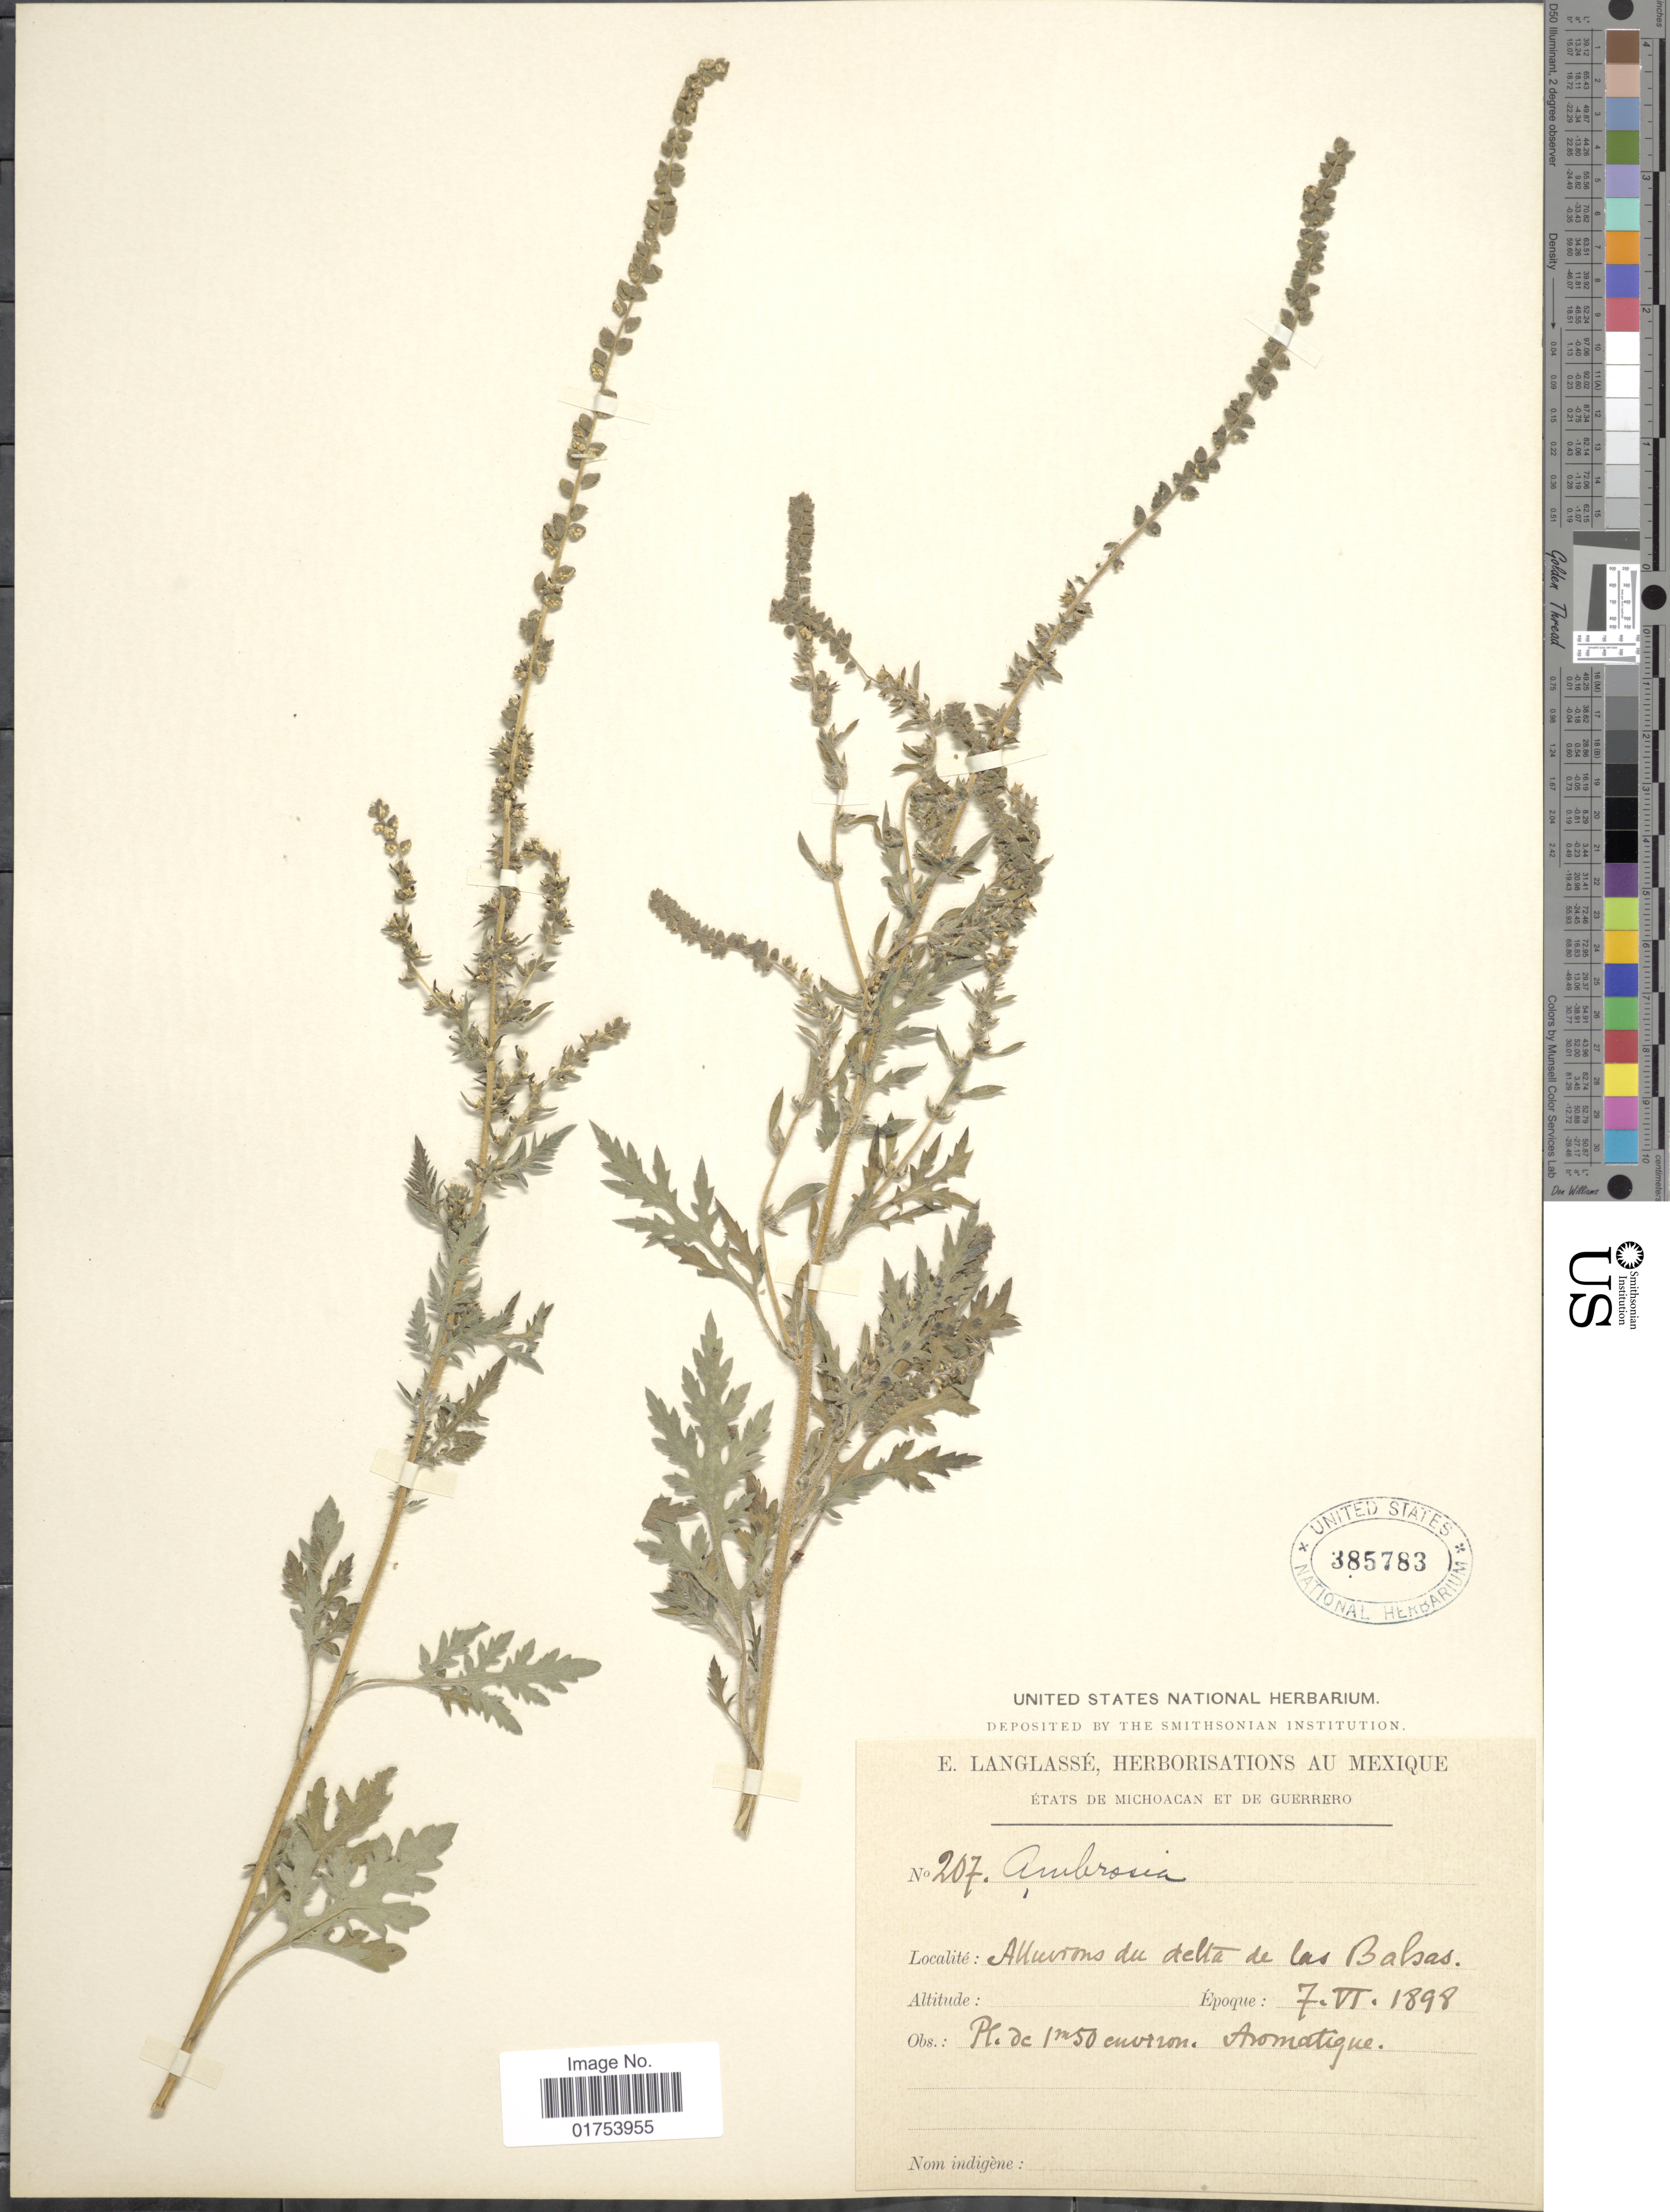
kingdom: Plantae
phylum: Tracheophyta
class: Magnoliopsida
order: Asterales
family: Asteraceae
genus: Ambrosia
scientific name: Ambrosia sp.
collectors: E. Langlassé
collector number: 2507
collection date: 1898-06-07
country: Mexico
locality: Etats de Michoacan et de Guerrero, Alluvions du delta de las Balsas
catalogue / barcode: US 385783